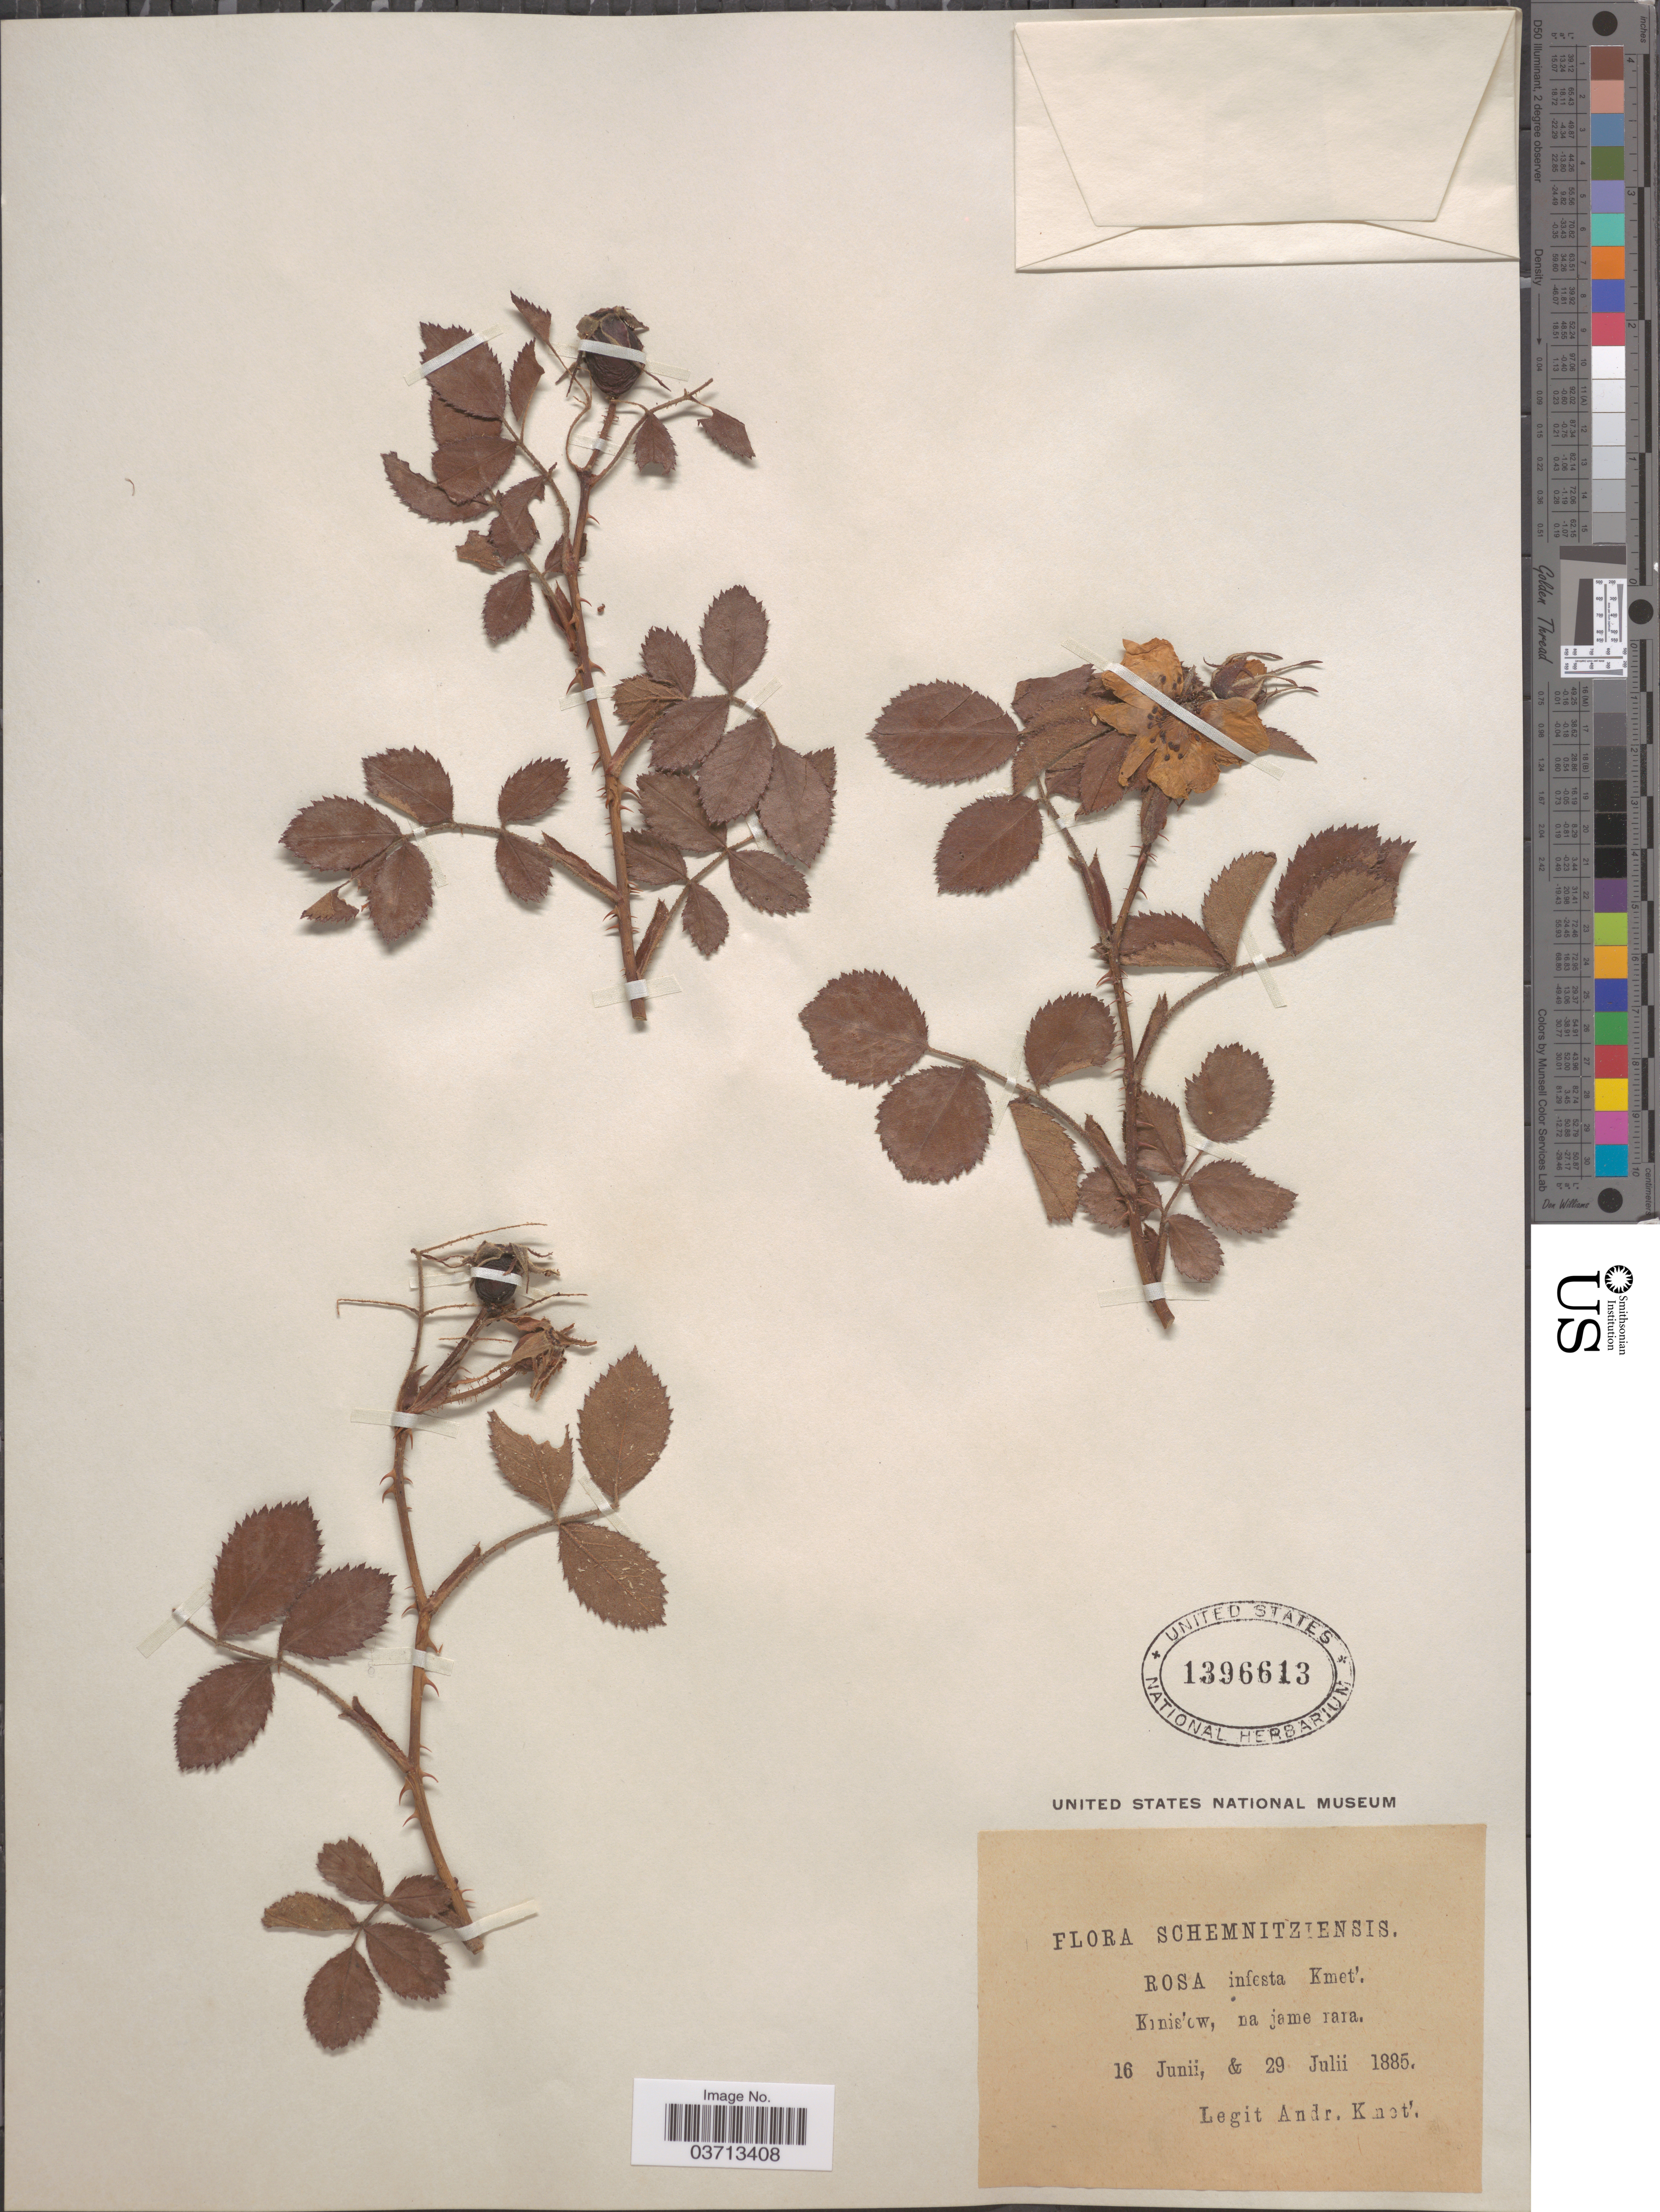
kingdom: Plantae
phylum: Tracheophyta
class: Magnoliopsida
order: Rosales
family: Rosaceae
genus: Rosa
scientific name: Rosa infesta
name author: Kmet ex Heinr. Braun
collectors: A. Kmet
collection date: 1885-06-16/1885-07-29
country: Slovakia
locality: Schemnitziensis. K [illegible text]isów, na jame rara.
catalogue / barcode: US 1396613